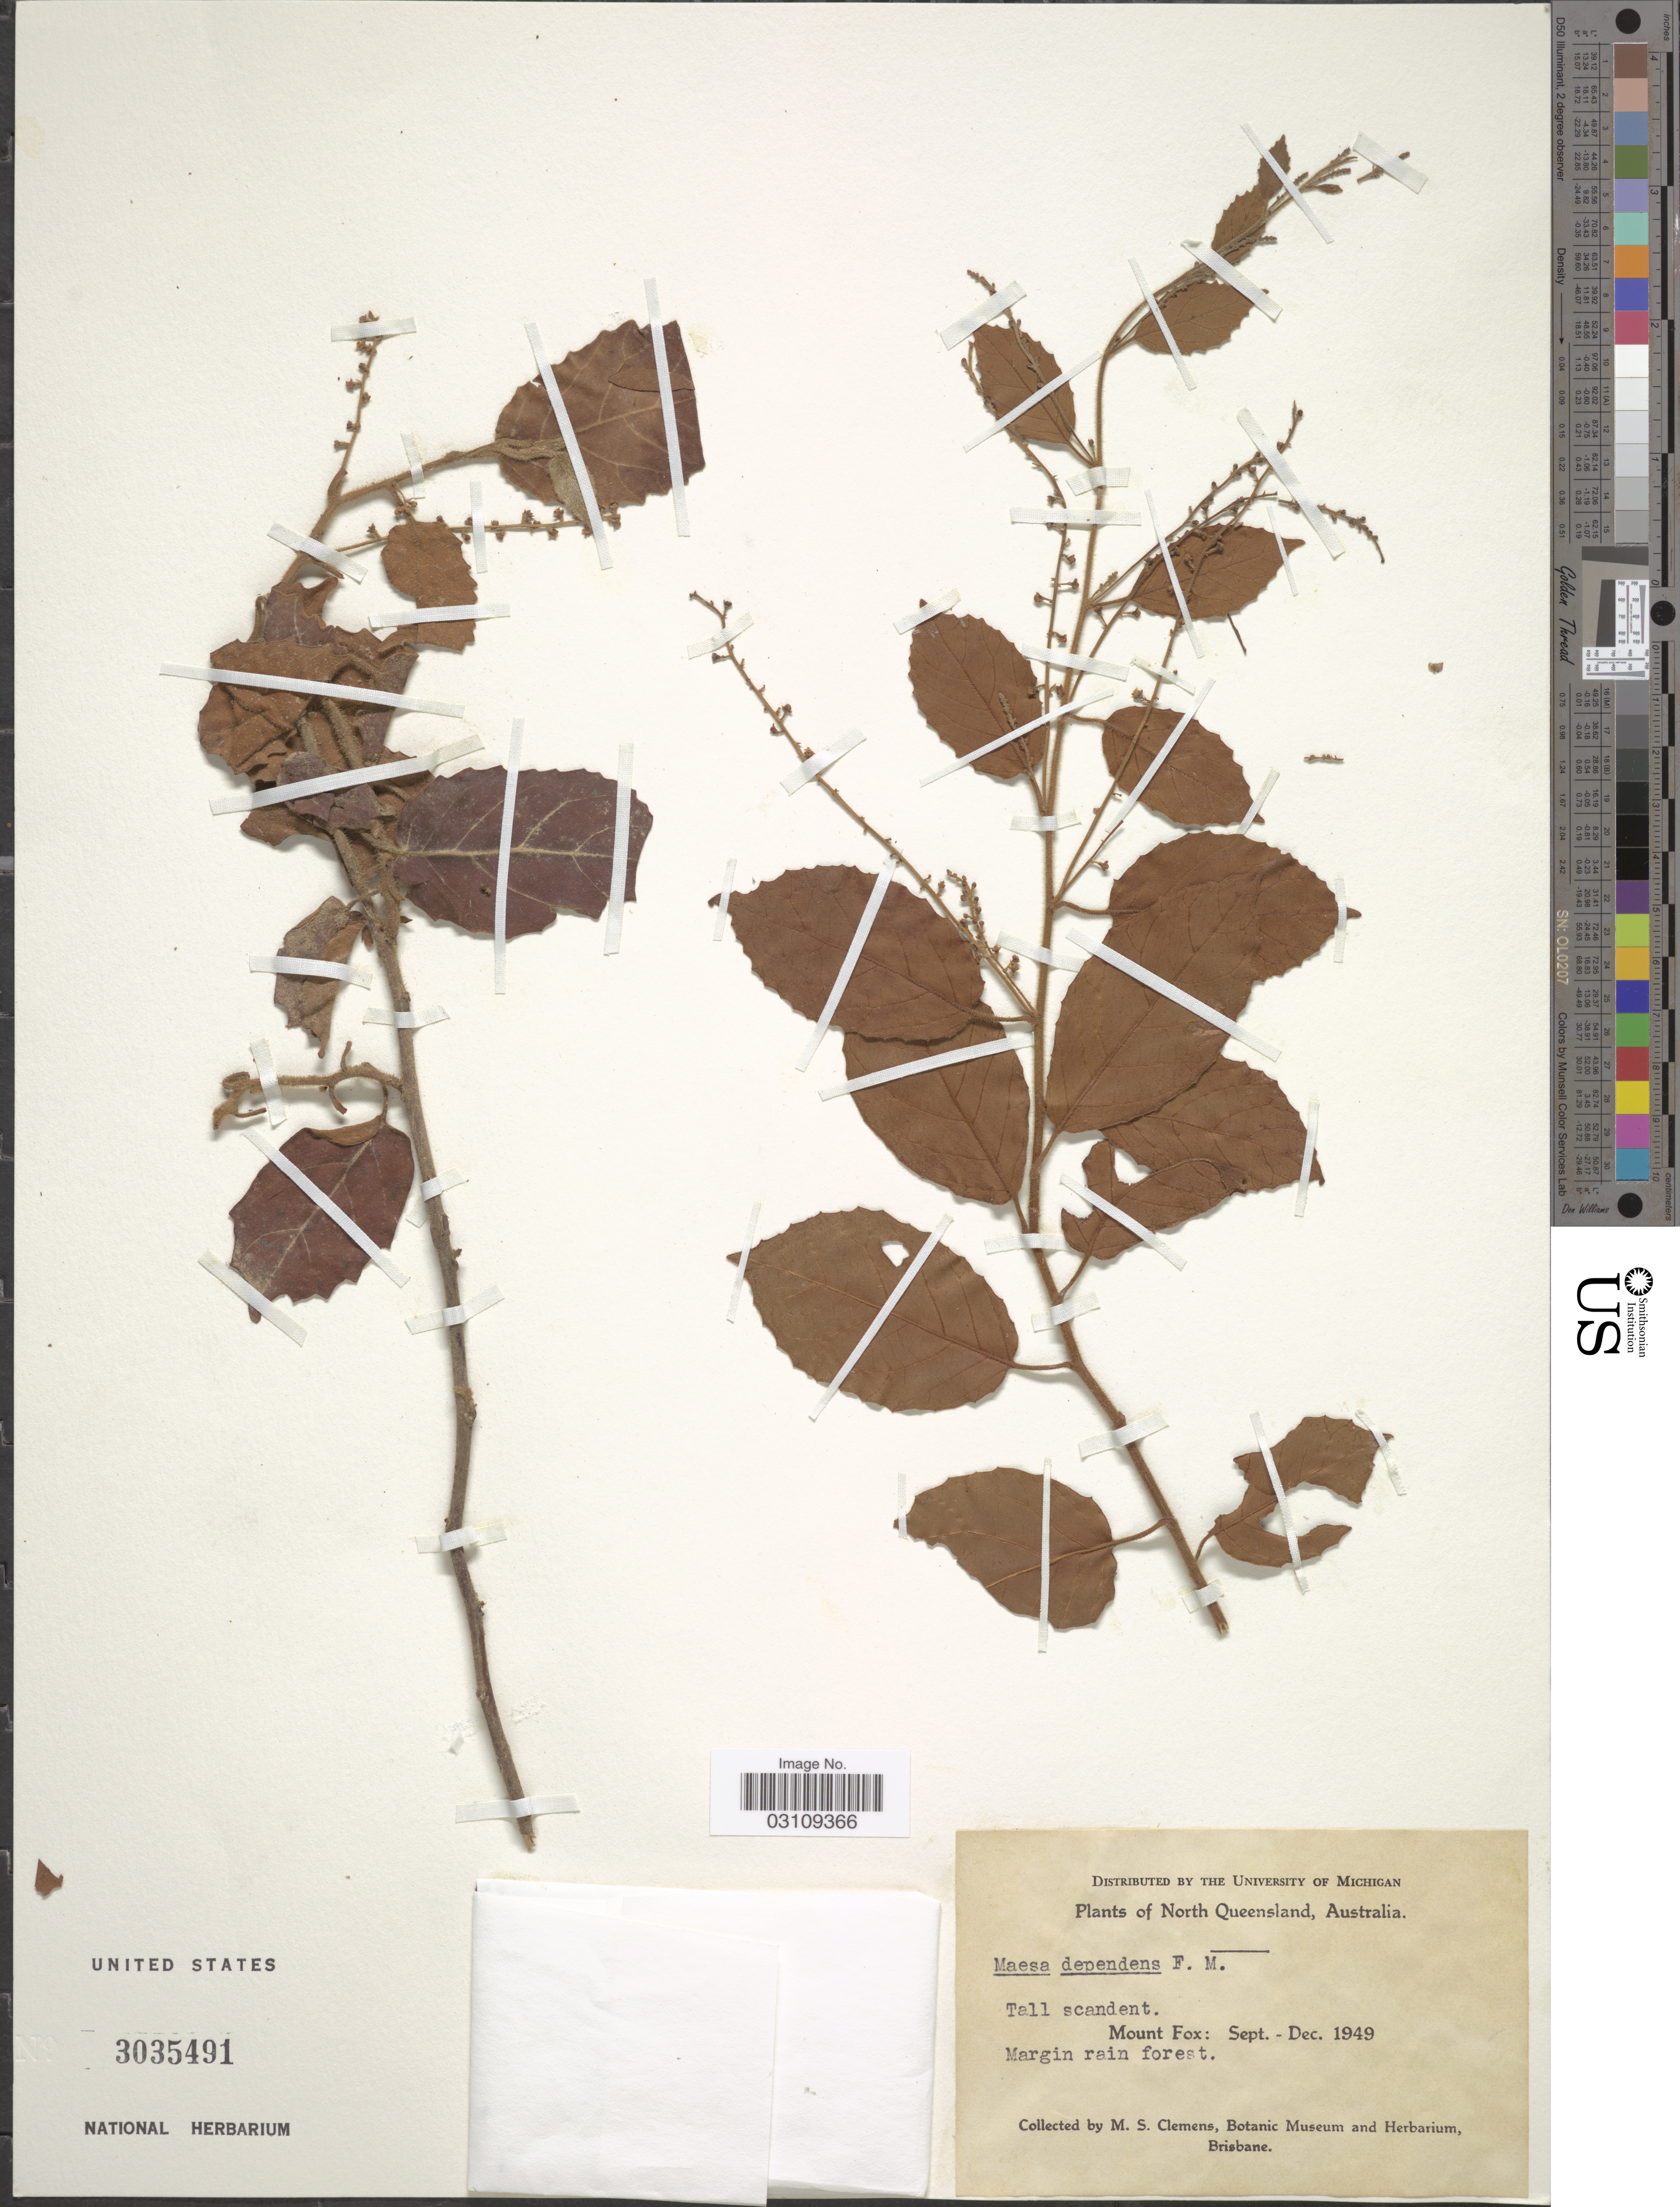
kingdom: Plantae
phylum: Tracheophyta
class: Magnoliopsida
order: Ericales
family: Primulaceae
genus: Maesa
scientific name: Maesa dependens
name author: F. Muell.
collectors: M. S. Clemens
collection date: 1949-09/1949-12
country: Australia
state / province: Queensland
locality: North Queensland. Mount Fox.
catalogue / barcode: US 3035491